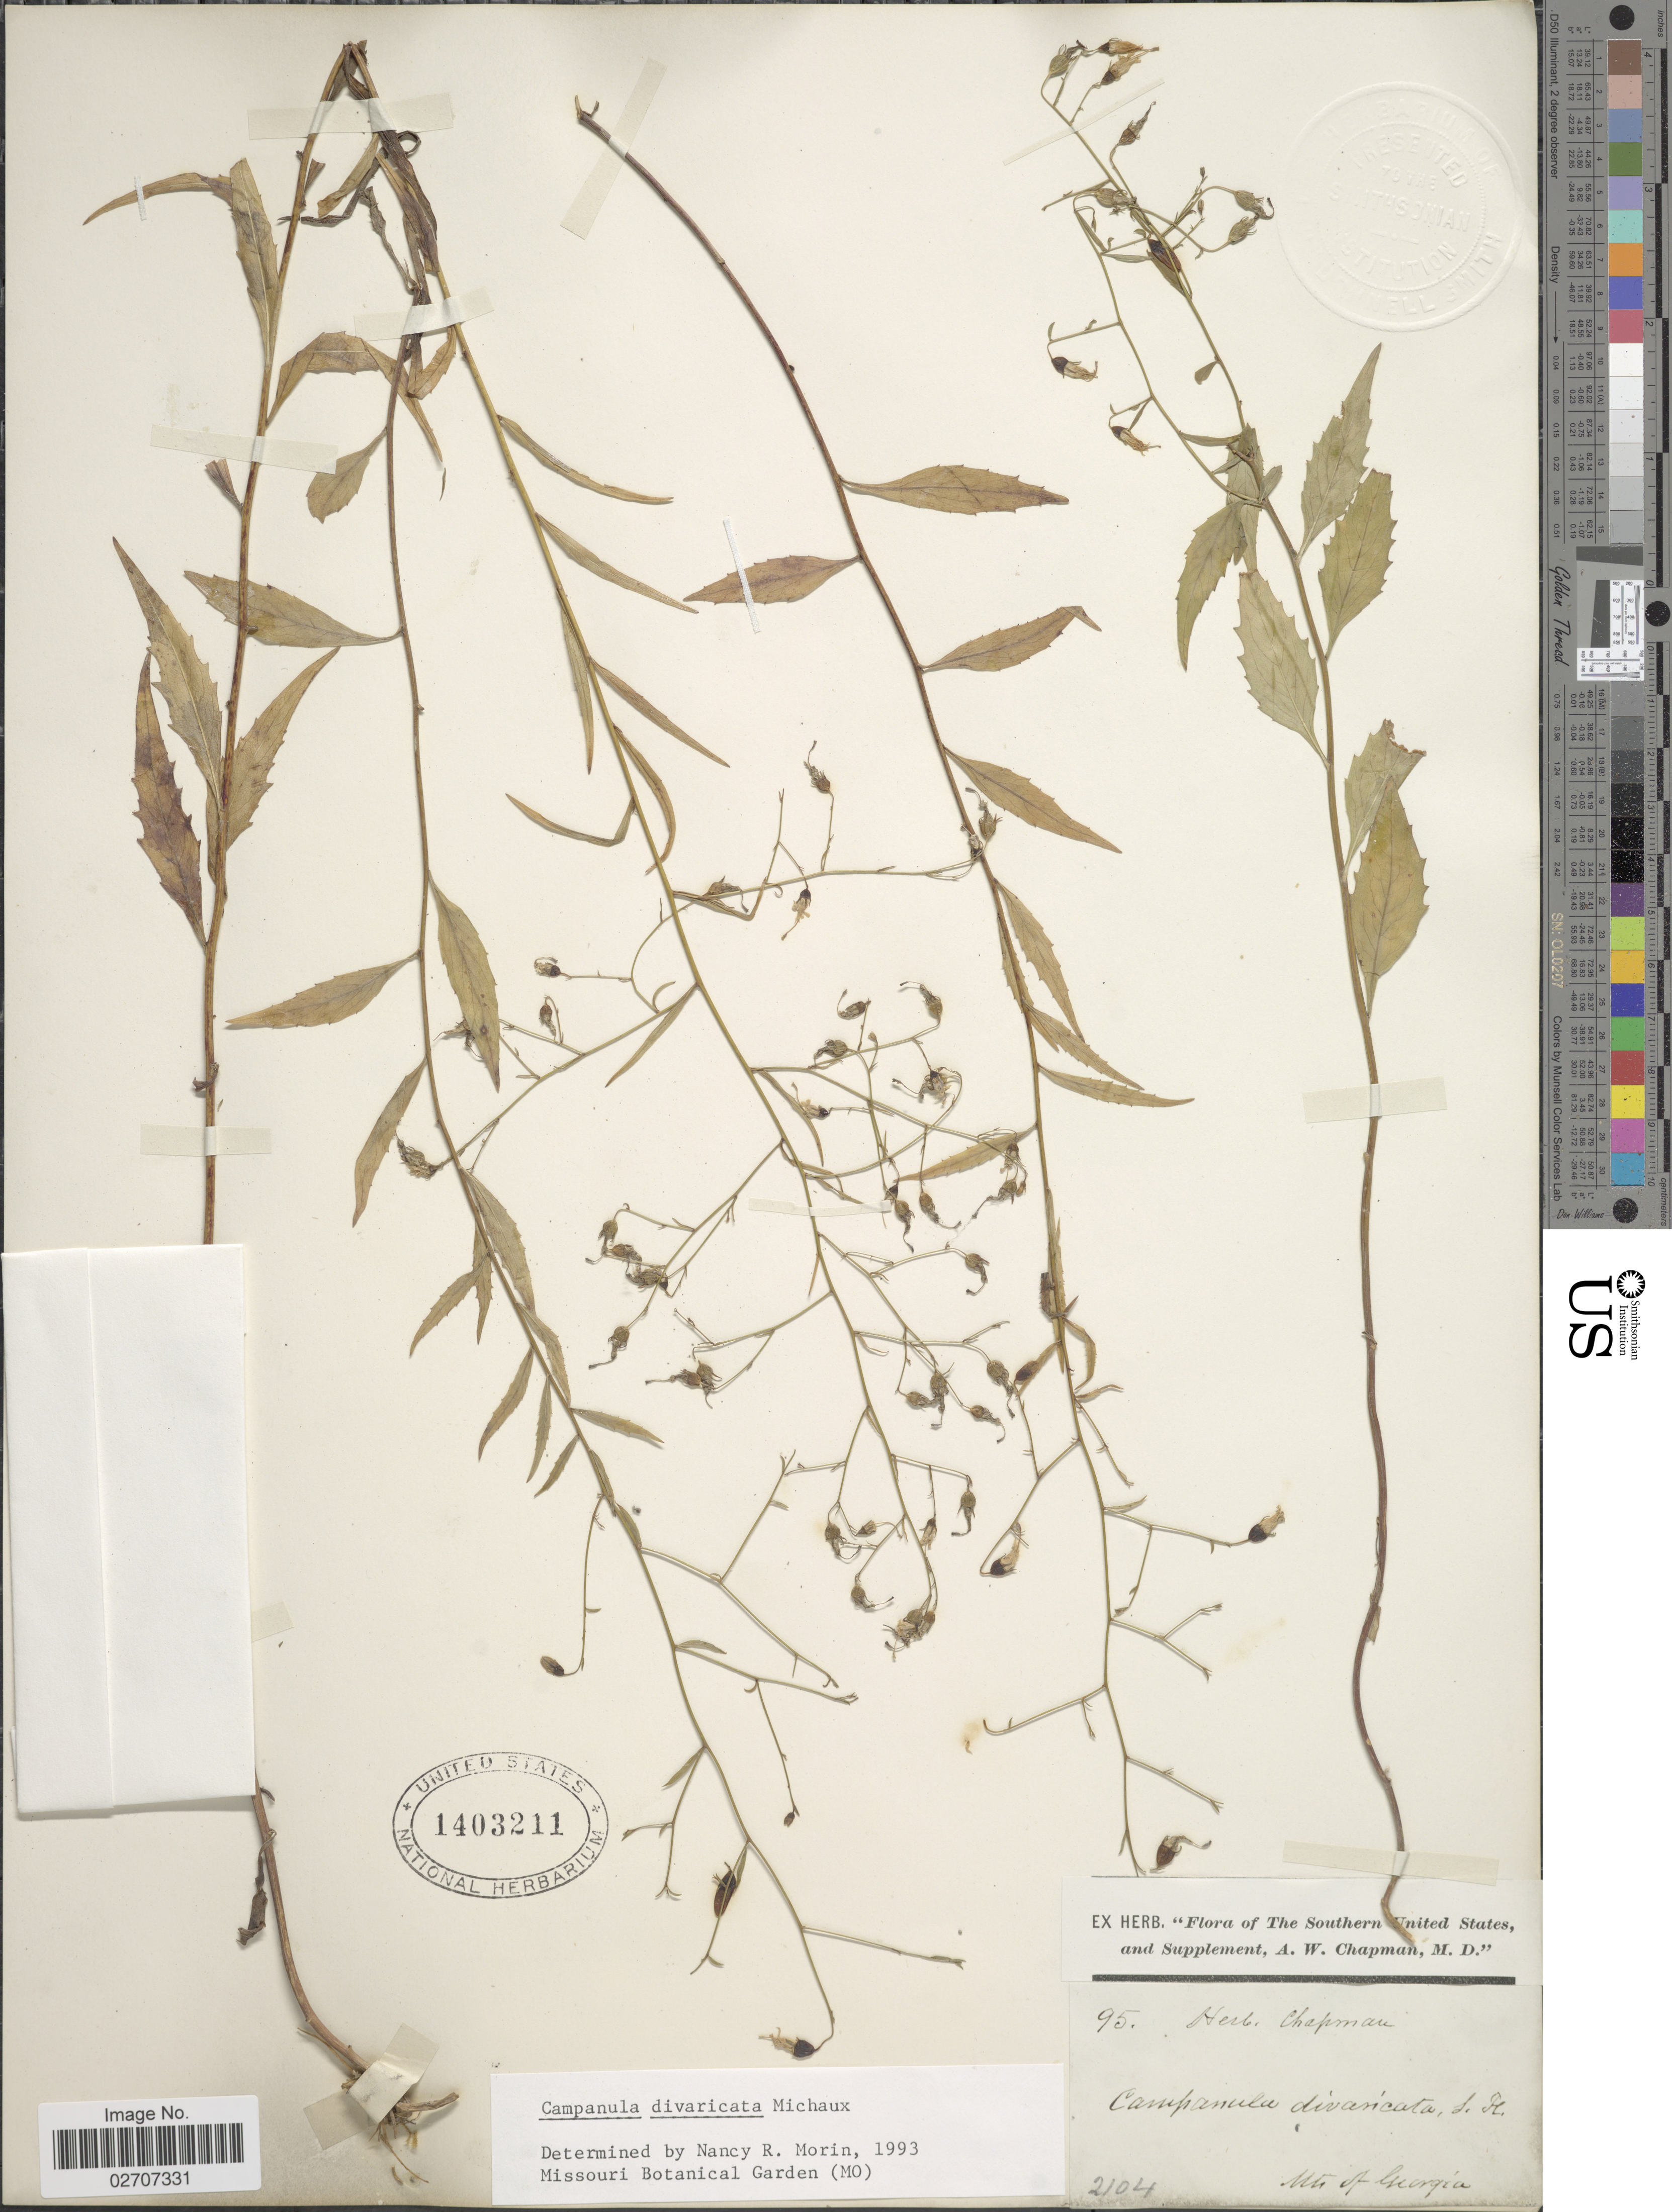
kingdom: Plantae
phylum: Tracheophyta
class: Magnoliopsida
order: Asterales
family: Campanulaceae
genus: Campanula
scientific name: Campanula divaricata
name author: Michx.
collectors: ex herb. A.W. Chapman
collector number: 95/2104?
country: United States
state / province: Georgia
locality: The Southern Unites States, Mts. of Georgia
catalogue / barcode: US 1403211